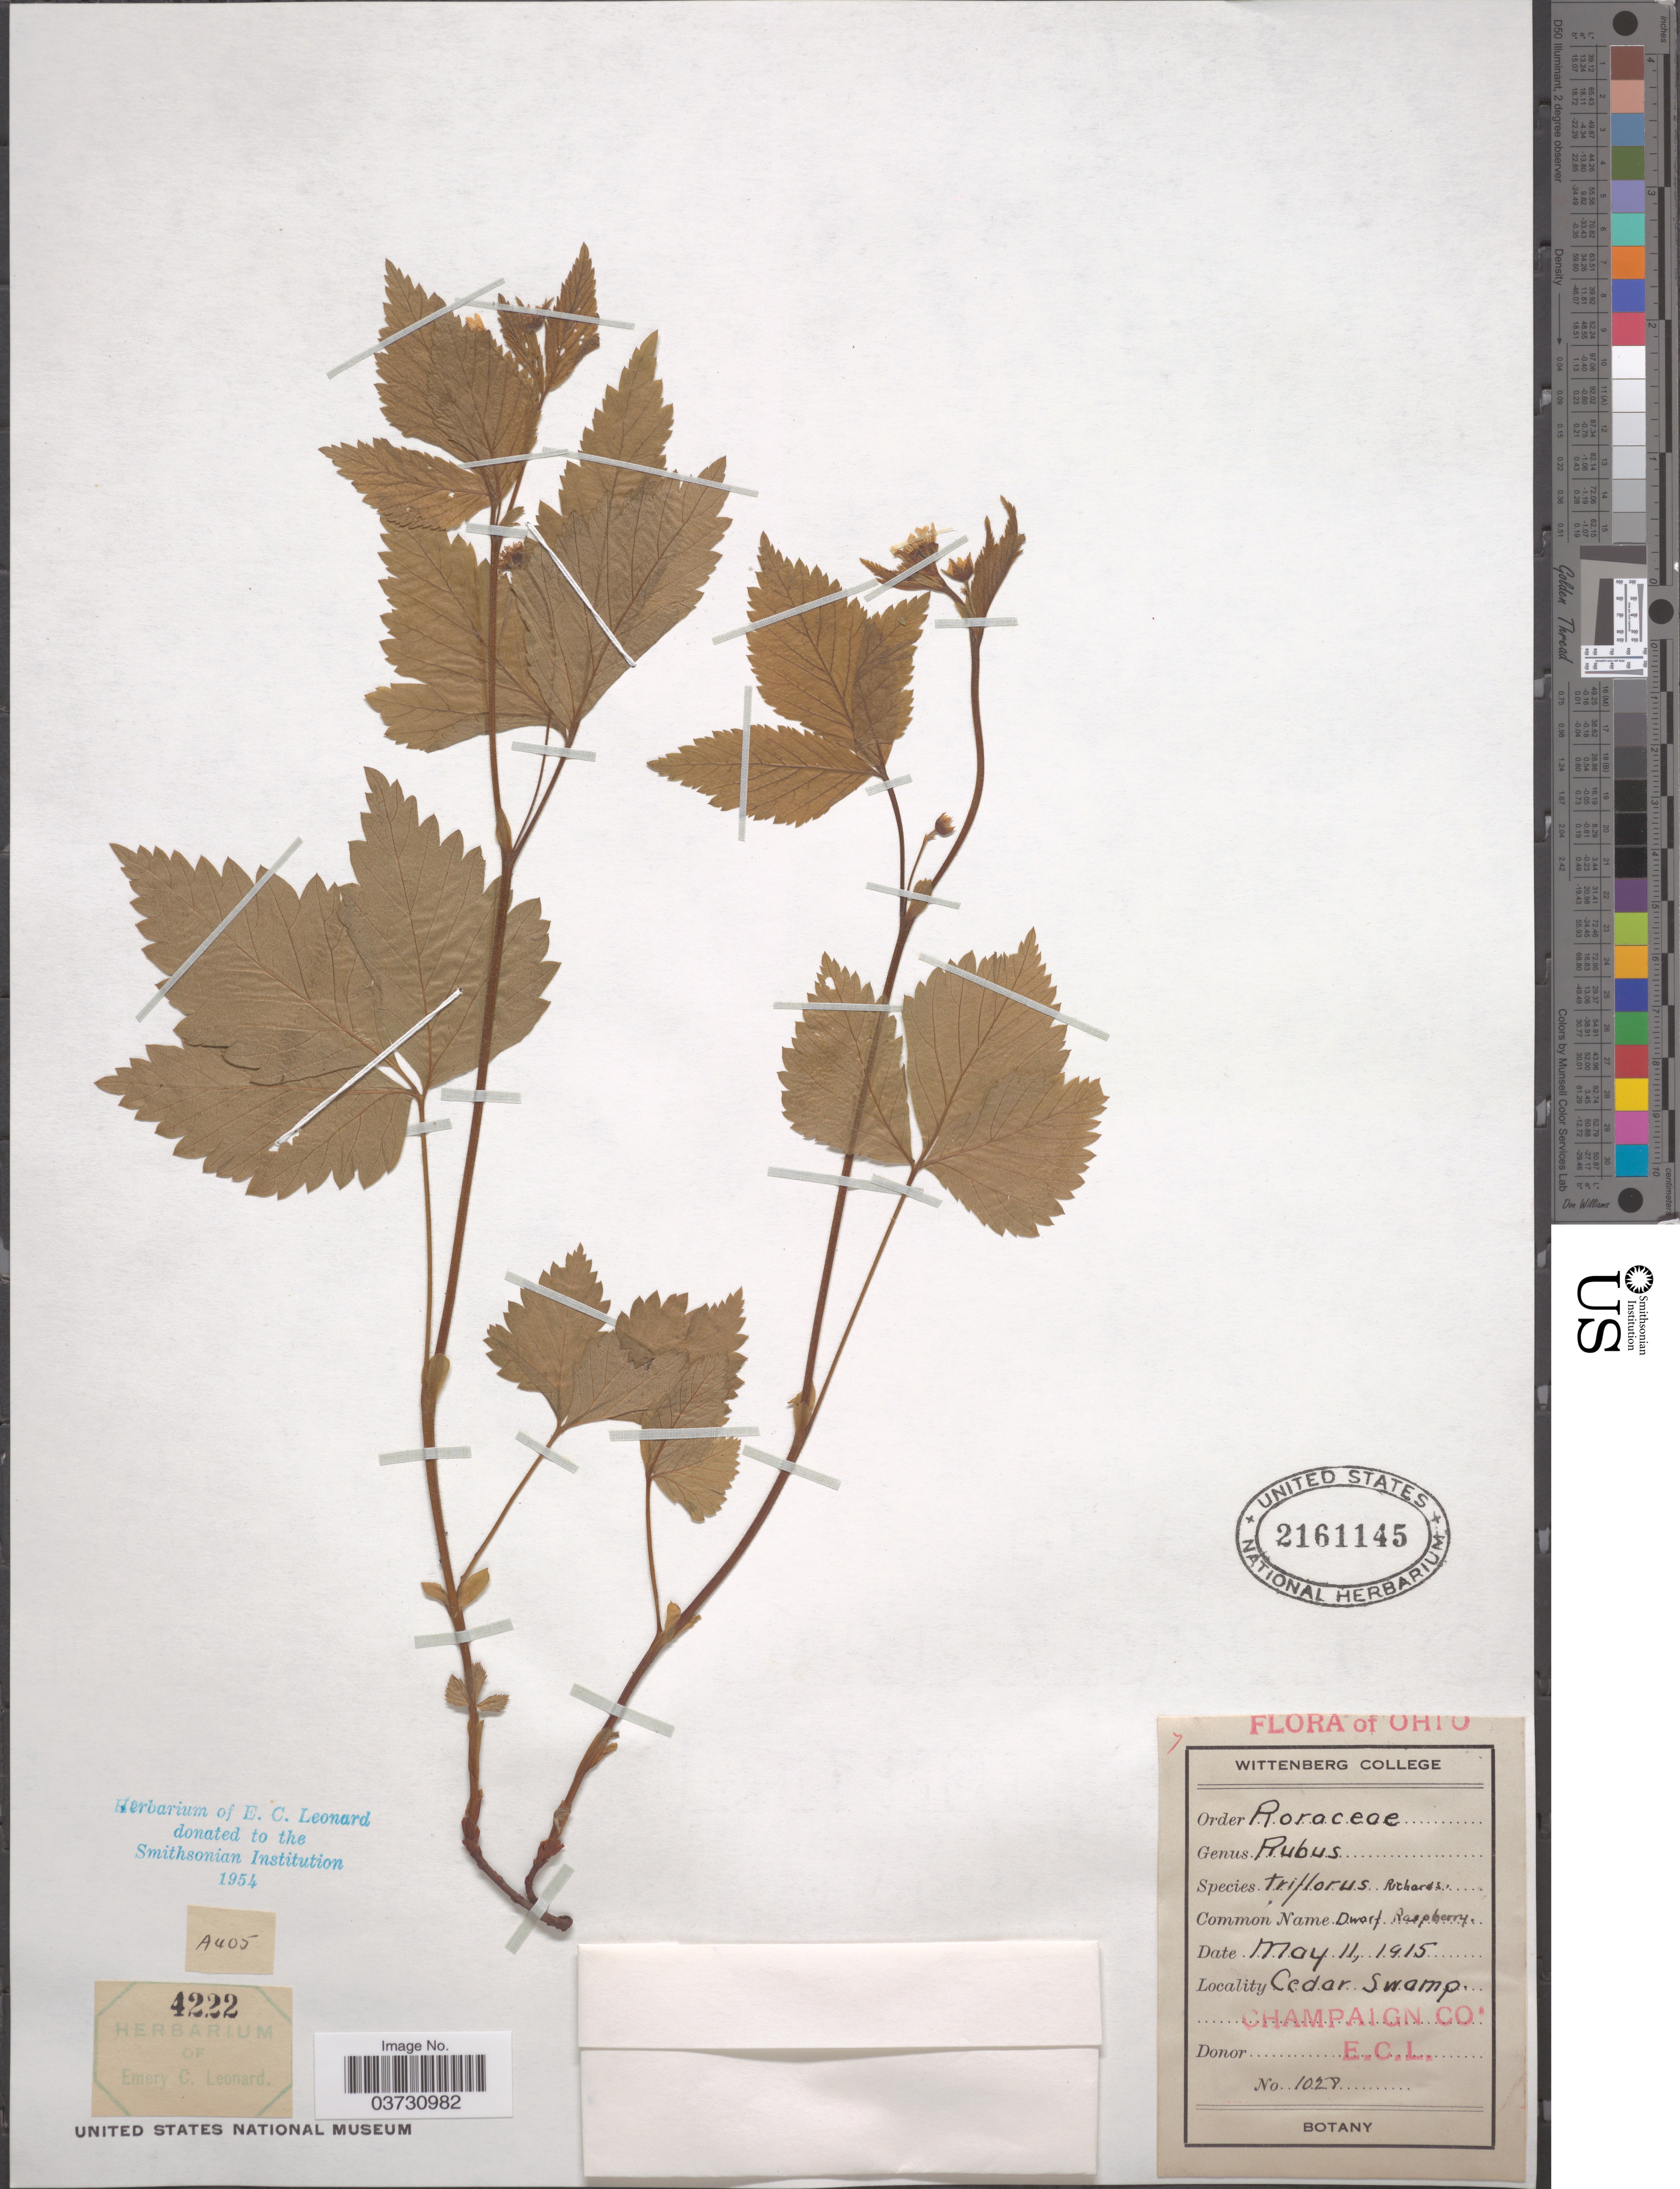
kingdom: Plantae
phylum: Tracheophyta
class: Magnoliopsida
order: Rosales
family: Rosaceae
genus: Rubus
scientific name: Rubus pubescens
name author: Raf.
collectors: E. C. Leonard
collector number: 1028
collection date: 1915-05-11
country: United States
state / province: Ohio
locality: Cedar Swamp. Champaign Co.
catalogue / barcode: US 2161145